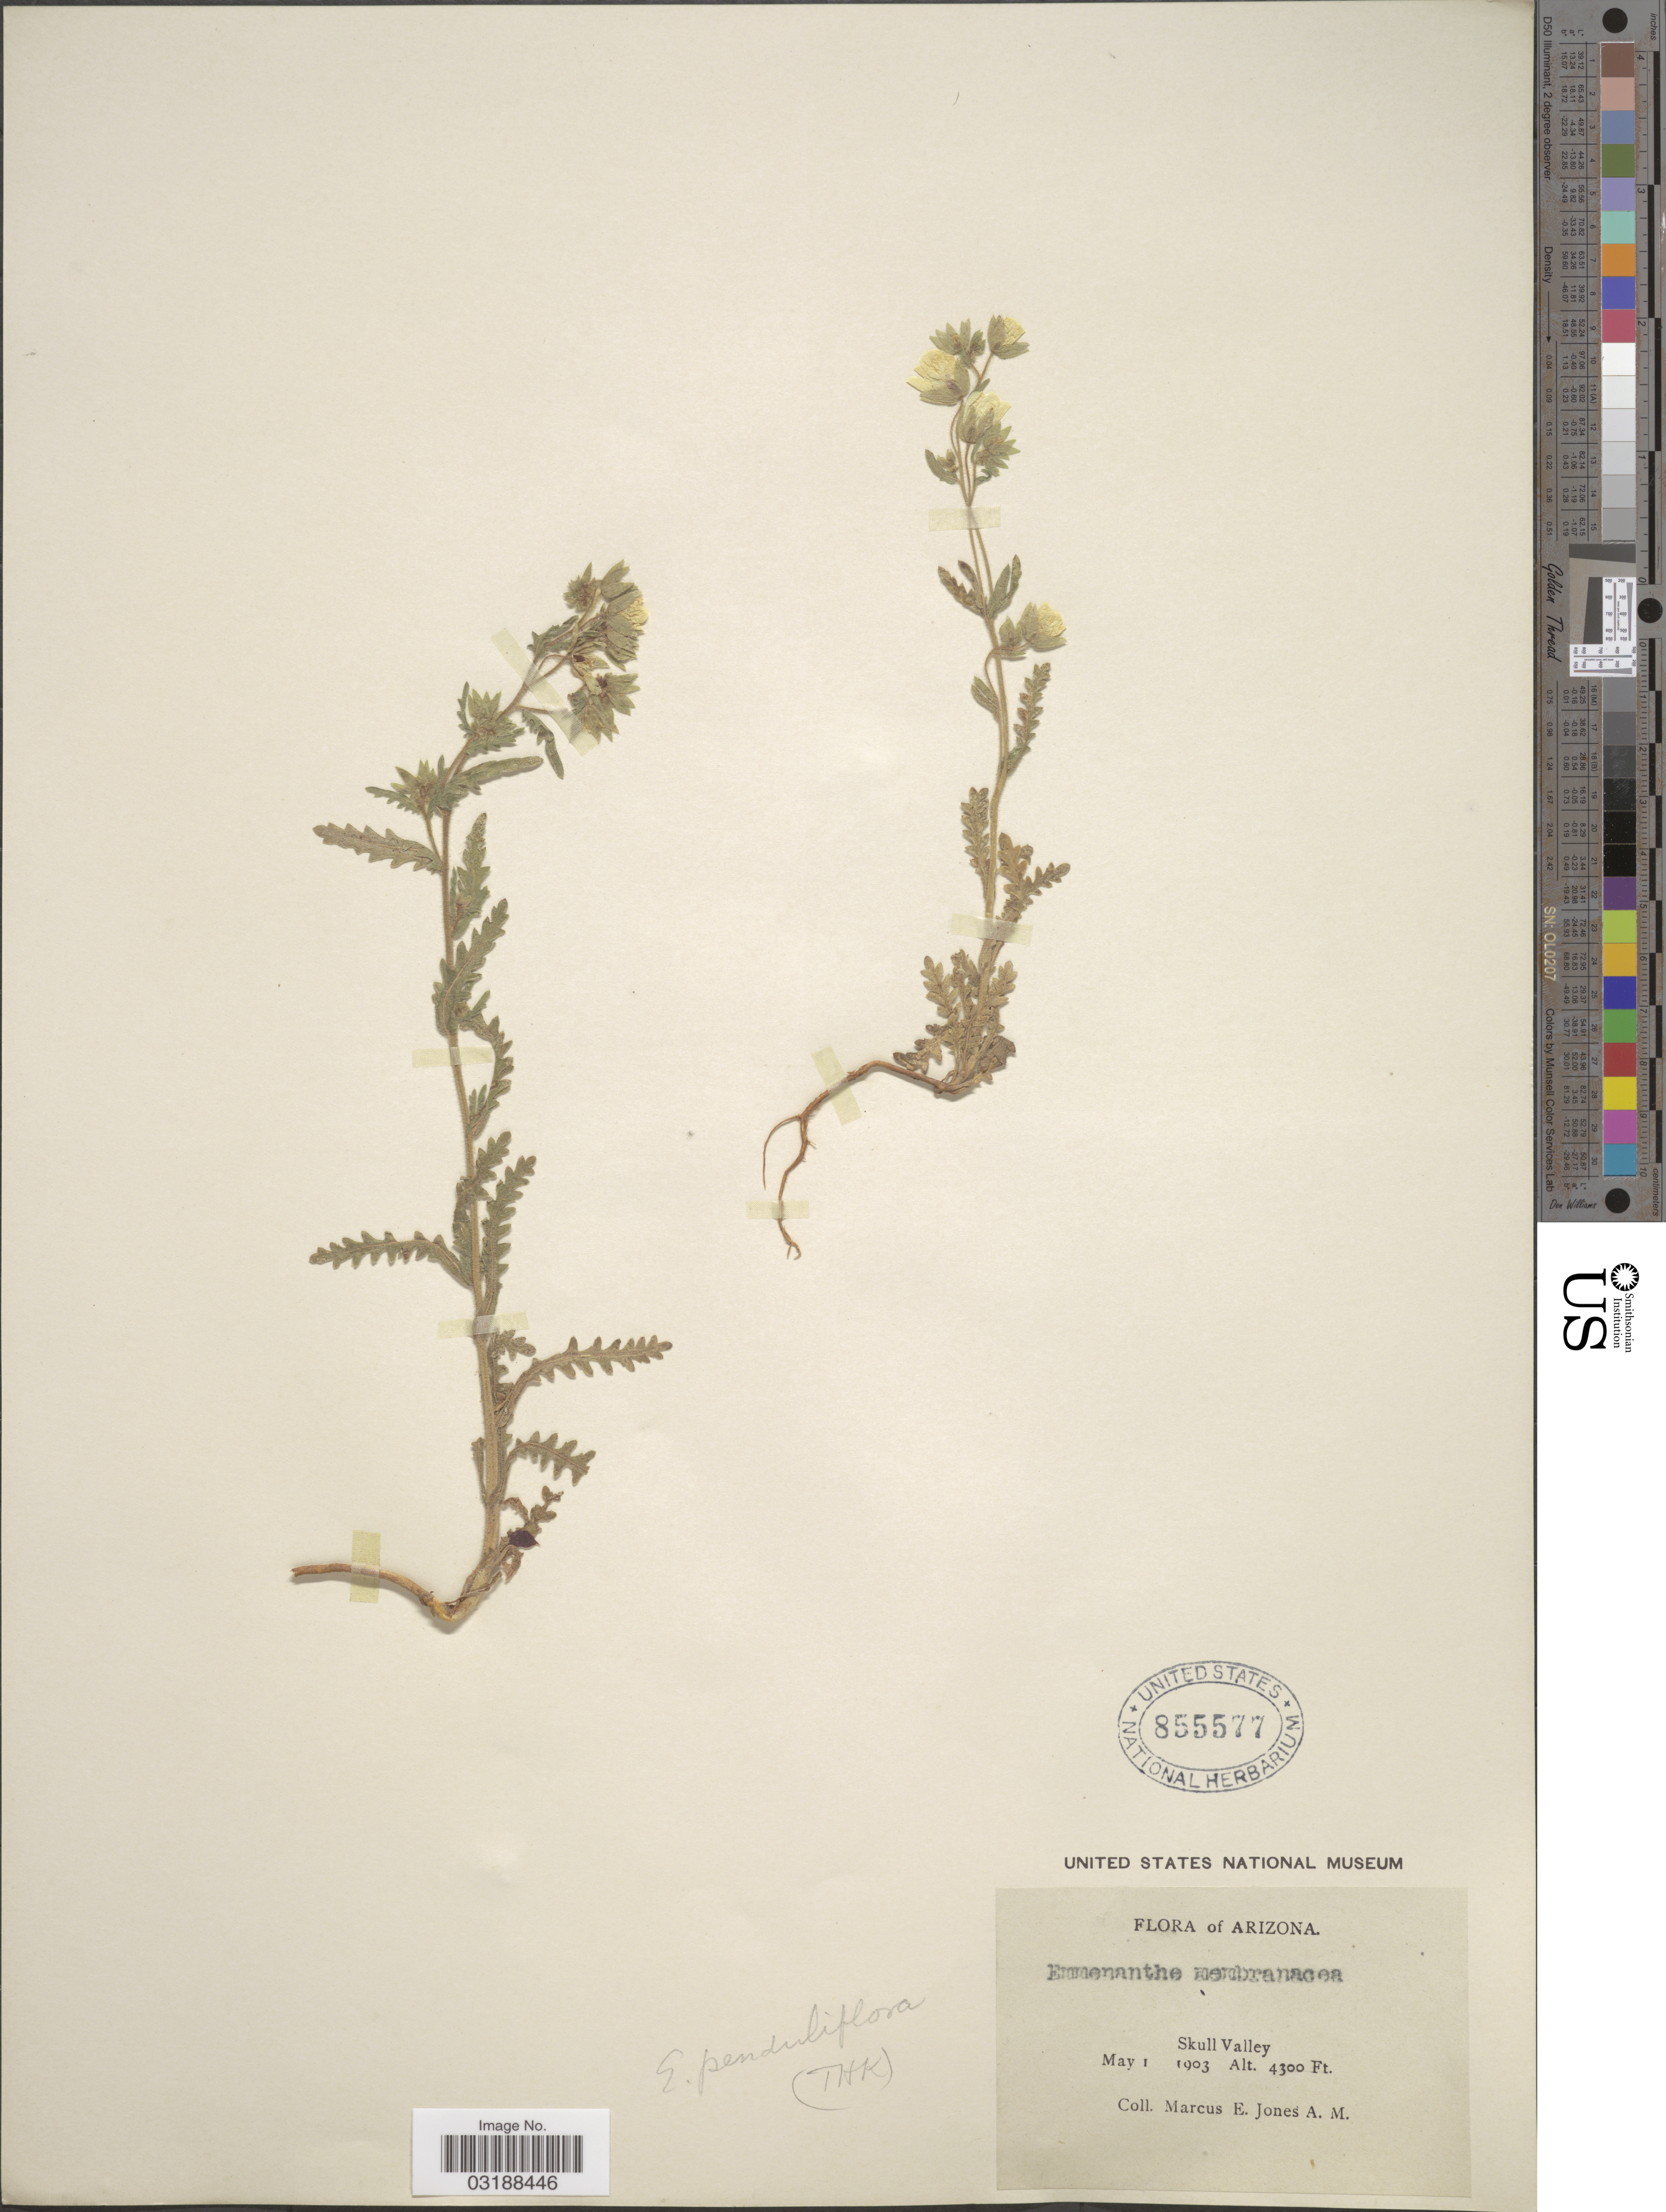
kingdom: Plantae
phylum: Tracheophyta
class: Magnoliopsida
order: Boraginales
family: Hydrophyllaceae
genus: Emmenanthe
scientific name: Emmenanthe penduliflora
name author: Benth.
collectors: M. E. Jones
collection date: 1903-05-01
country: United States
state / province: Arizona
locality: Skull Valley.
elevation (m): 1311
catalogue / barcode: US 855577